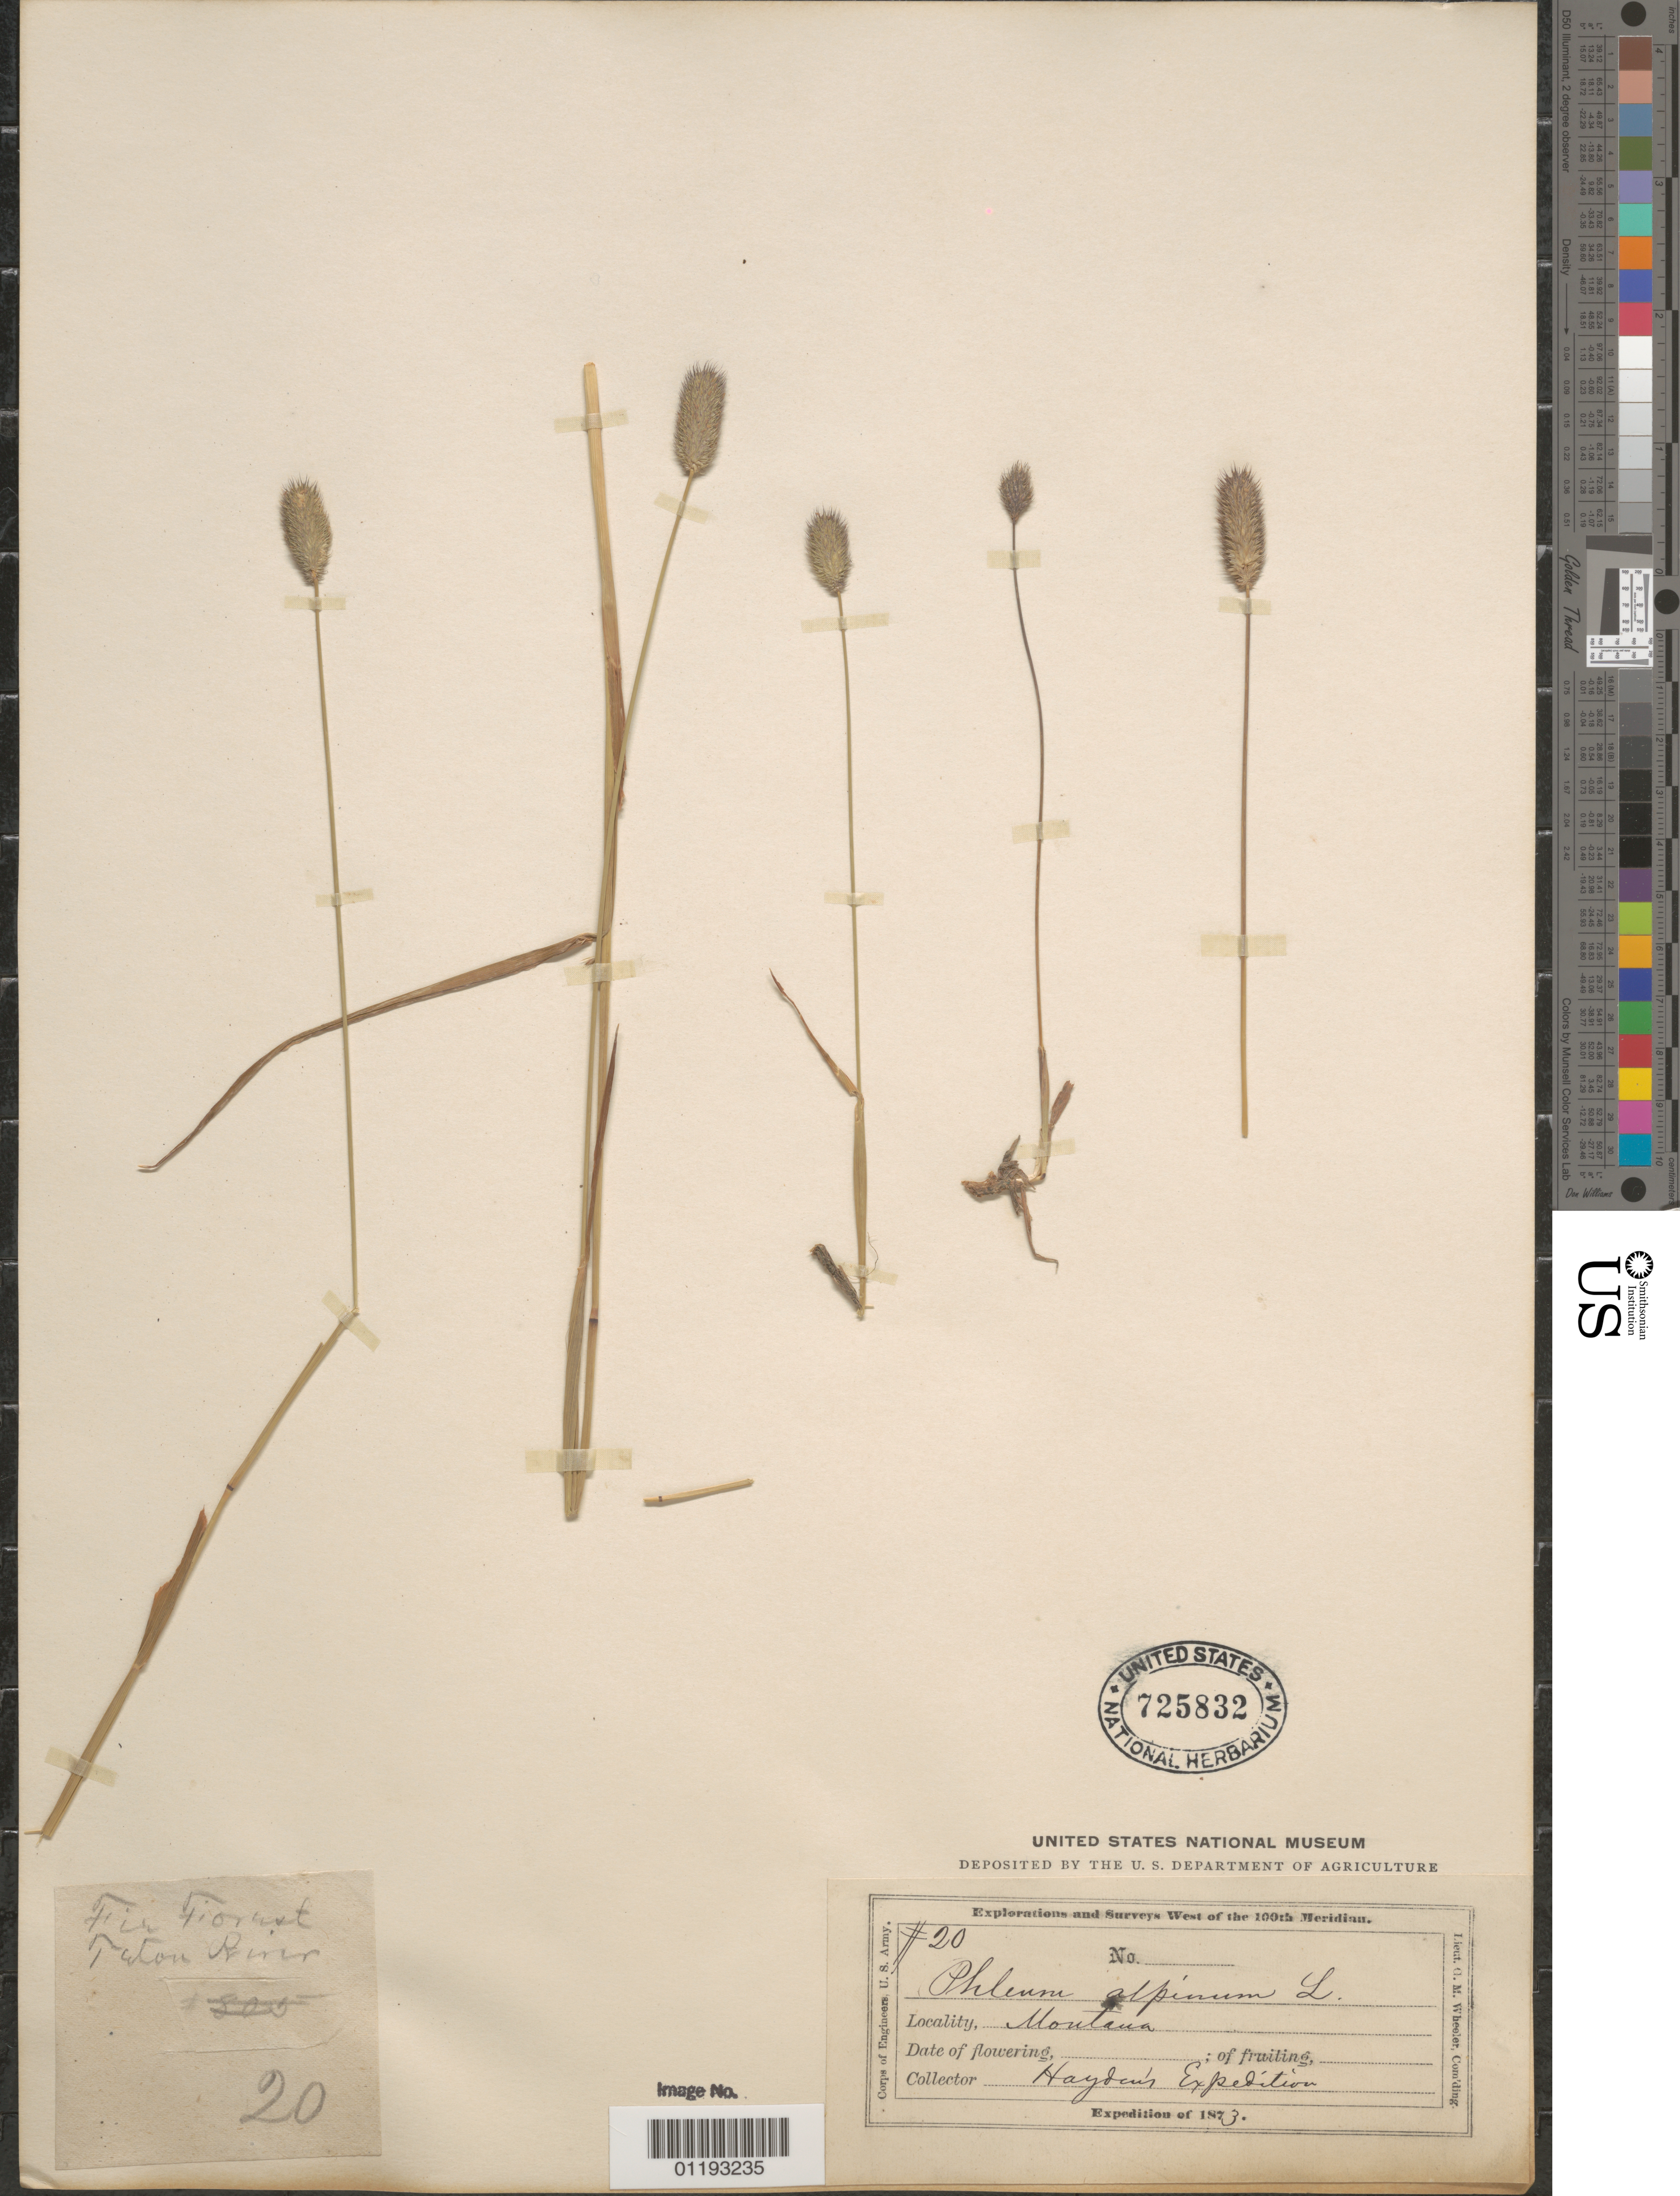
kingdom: Plantae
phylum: Tracheophyta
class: Liliopsida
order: Poales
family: Poaceae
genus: Phleum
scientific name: Phleum alpinum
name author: L.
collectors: -- Allen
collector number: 20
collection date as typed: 1873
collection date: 1873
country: United States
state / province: Montana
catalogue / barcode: US 725832